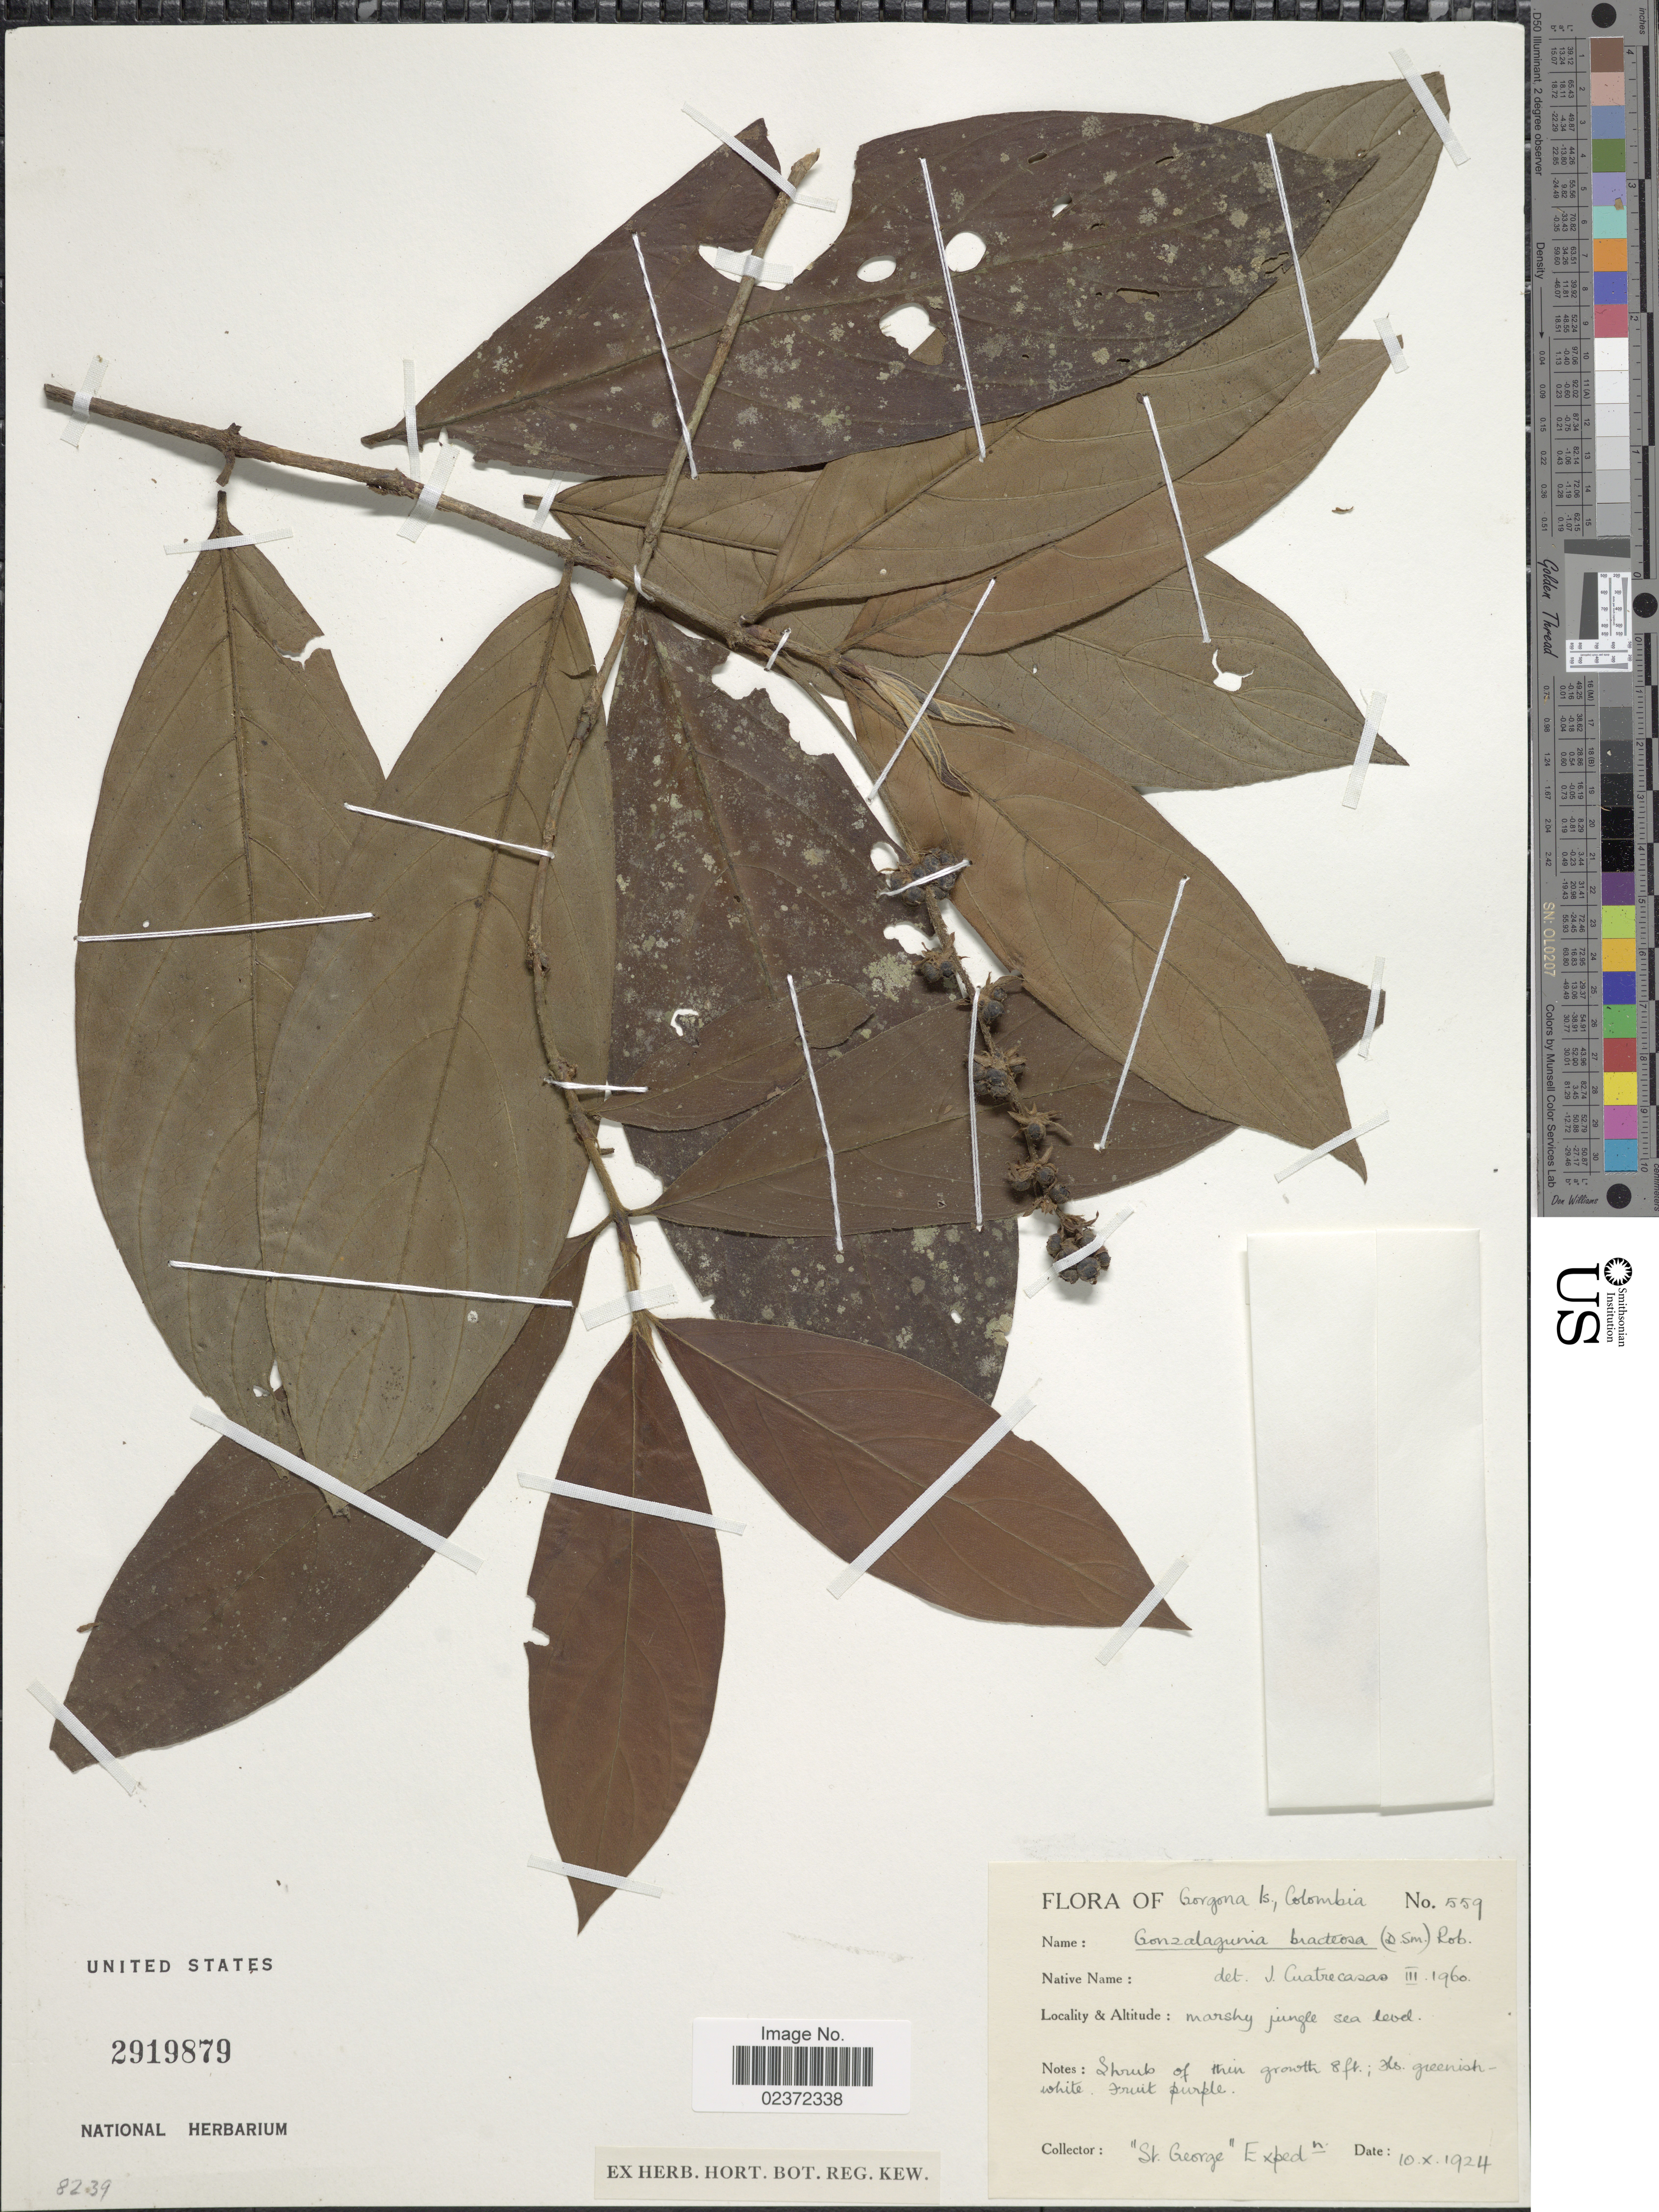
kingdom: Plantae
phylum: Tracheophyta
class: Magnoliopsida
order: Gentianales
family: Rubiaceae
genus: Gonzalagunia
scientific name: Gonzalagunia bracteosa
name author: (Donn. Sm.) B.L. Rob.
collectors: St. George Exped.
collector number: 559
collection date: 1924-10-10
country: Colombia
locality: Gorgona Is.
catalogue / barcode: US 2919879